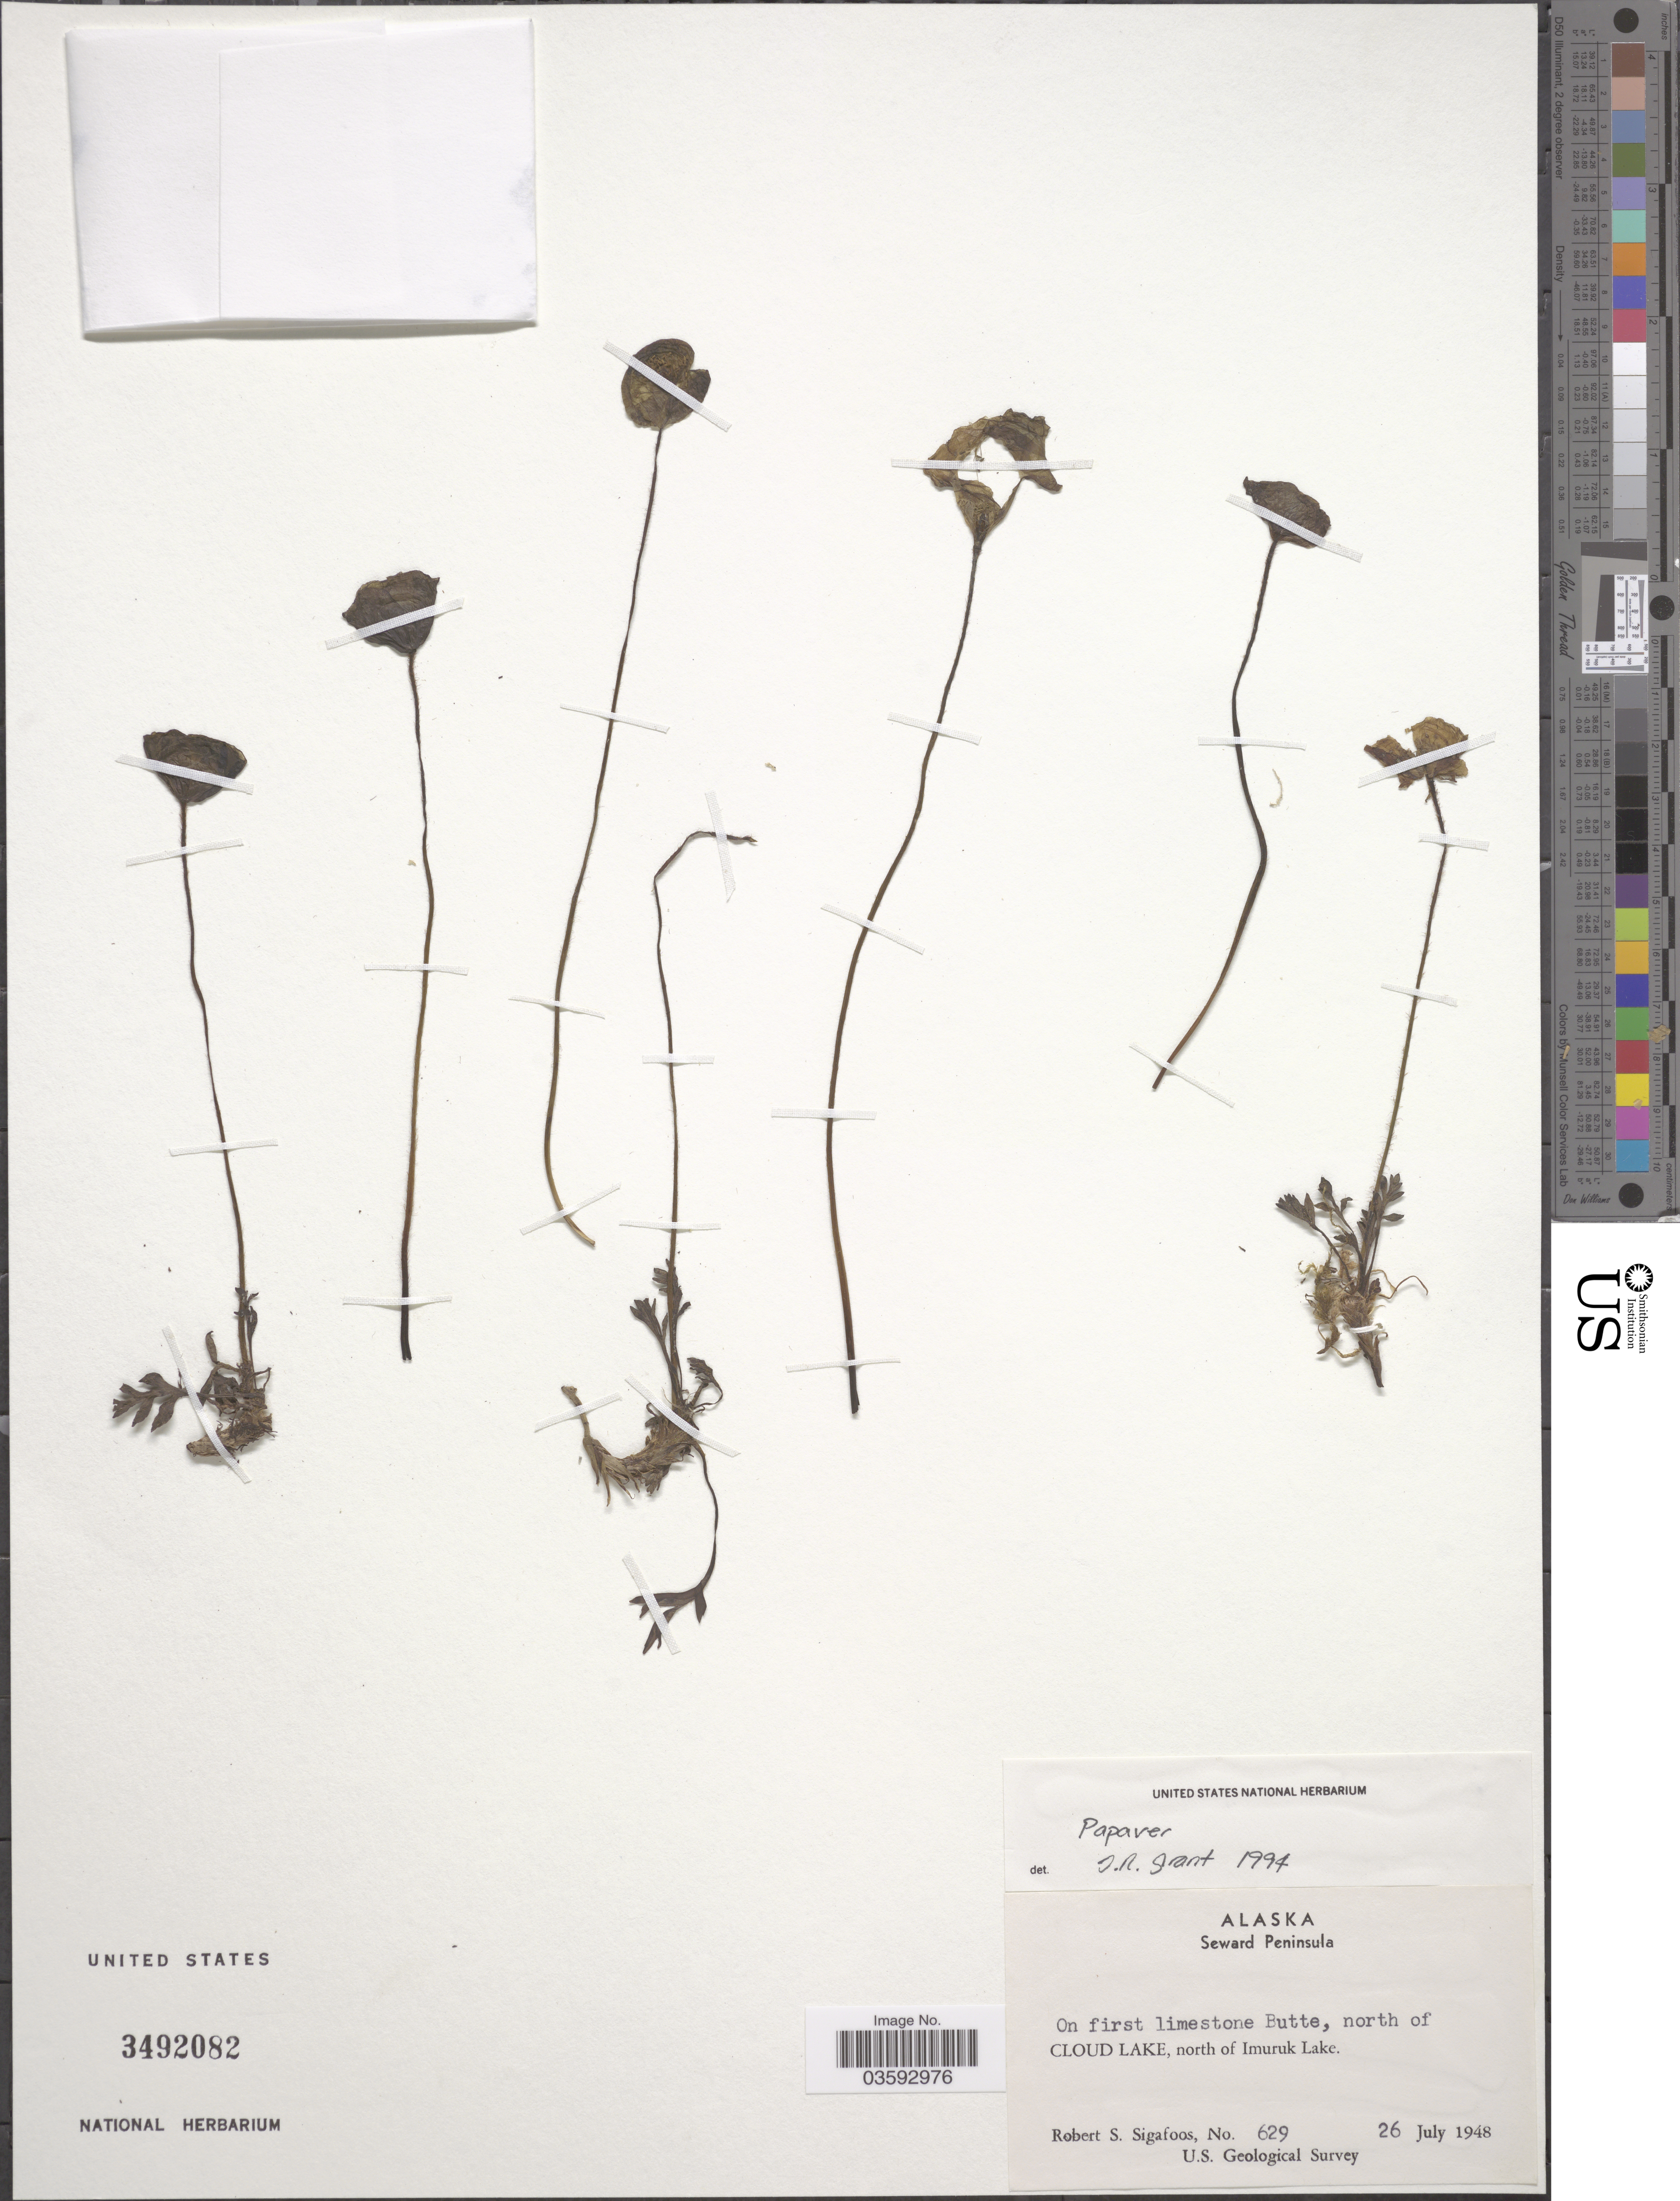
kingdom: Plantae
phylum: Tracheophyta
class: Magnoliopsida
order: Ranunculales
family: Papaveraceae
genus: Papaver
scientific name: Papaver sp.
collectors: R. Sigafoos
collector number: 629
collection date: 1948-07-26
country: United States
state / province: Alaska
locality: Seward Peninsula. On first limestone Butte, north of Cloud Lake, north of Imuruk Lake.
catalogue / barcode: US 3492082